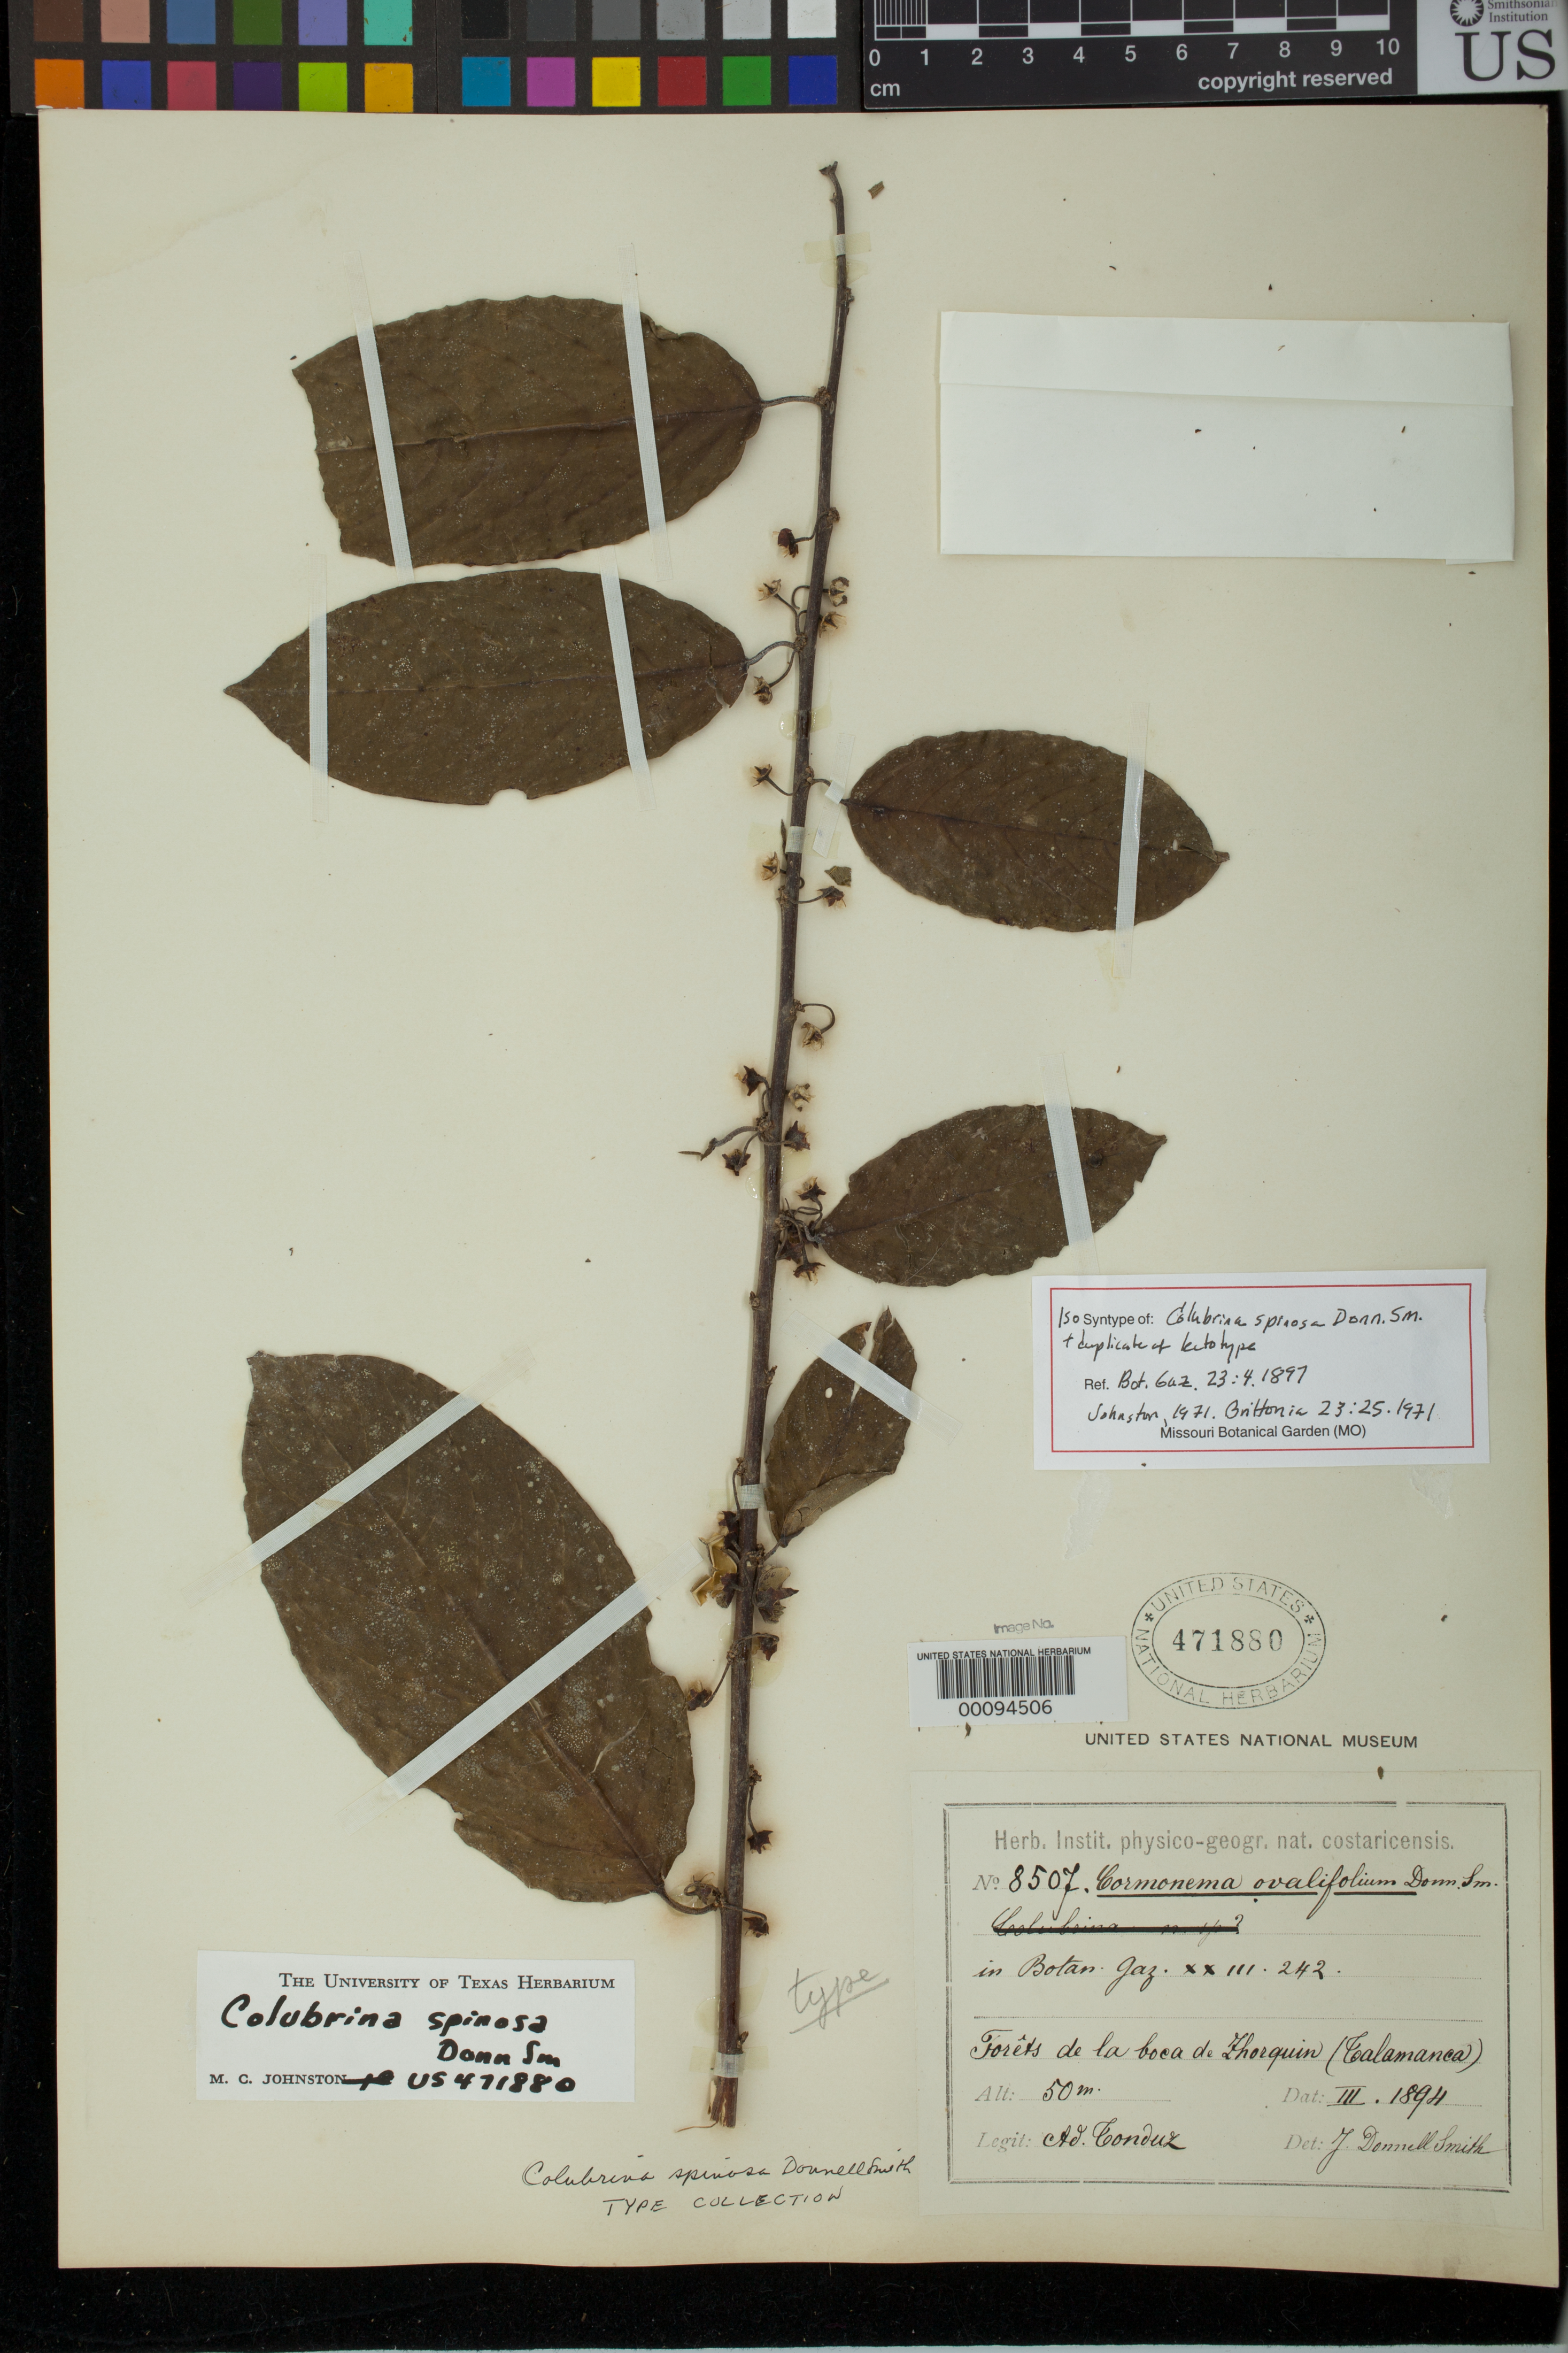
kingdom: Plantae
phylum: Tracheophyta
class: Magnoliopsida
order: Rosales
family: Rhamnaceae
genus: Colubrina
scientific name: Colubrina spinosa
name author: Donn. Sm.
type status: Isosyntype; Lectotype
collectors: A. Tonduz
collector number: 8507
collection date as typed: Mar 1894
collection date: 1894-03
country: Costa Rica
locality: Forets de la boca de Zhorquin, Talamanca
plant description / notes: Annotated as "duplicate of lectotype", citing M.C. Johnston, Brittonia 23:25 (1971). Effectively lectotypified by M.C. Johnston (1971) who cited Tonduz 8507 with "holotype" and "isotype" at US, but did not indicate by citation or annotation which of 3 US sheets of this collection (USNH 212773, 471880, 1380847) was the "holotype".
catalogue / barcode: US 417880